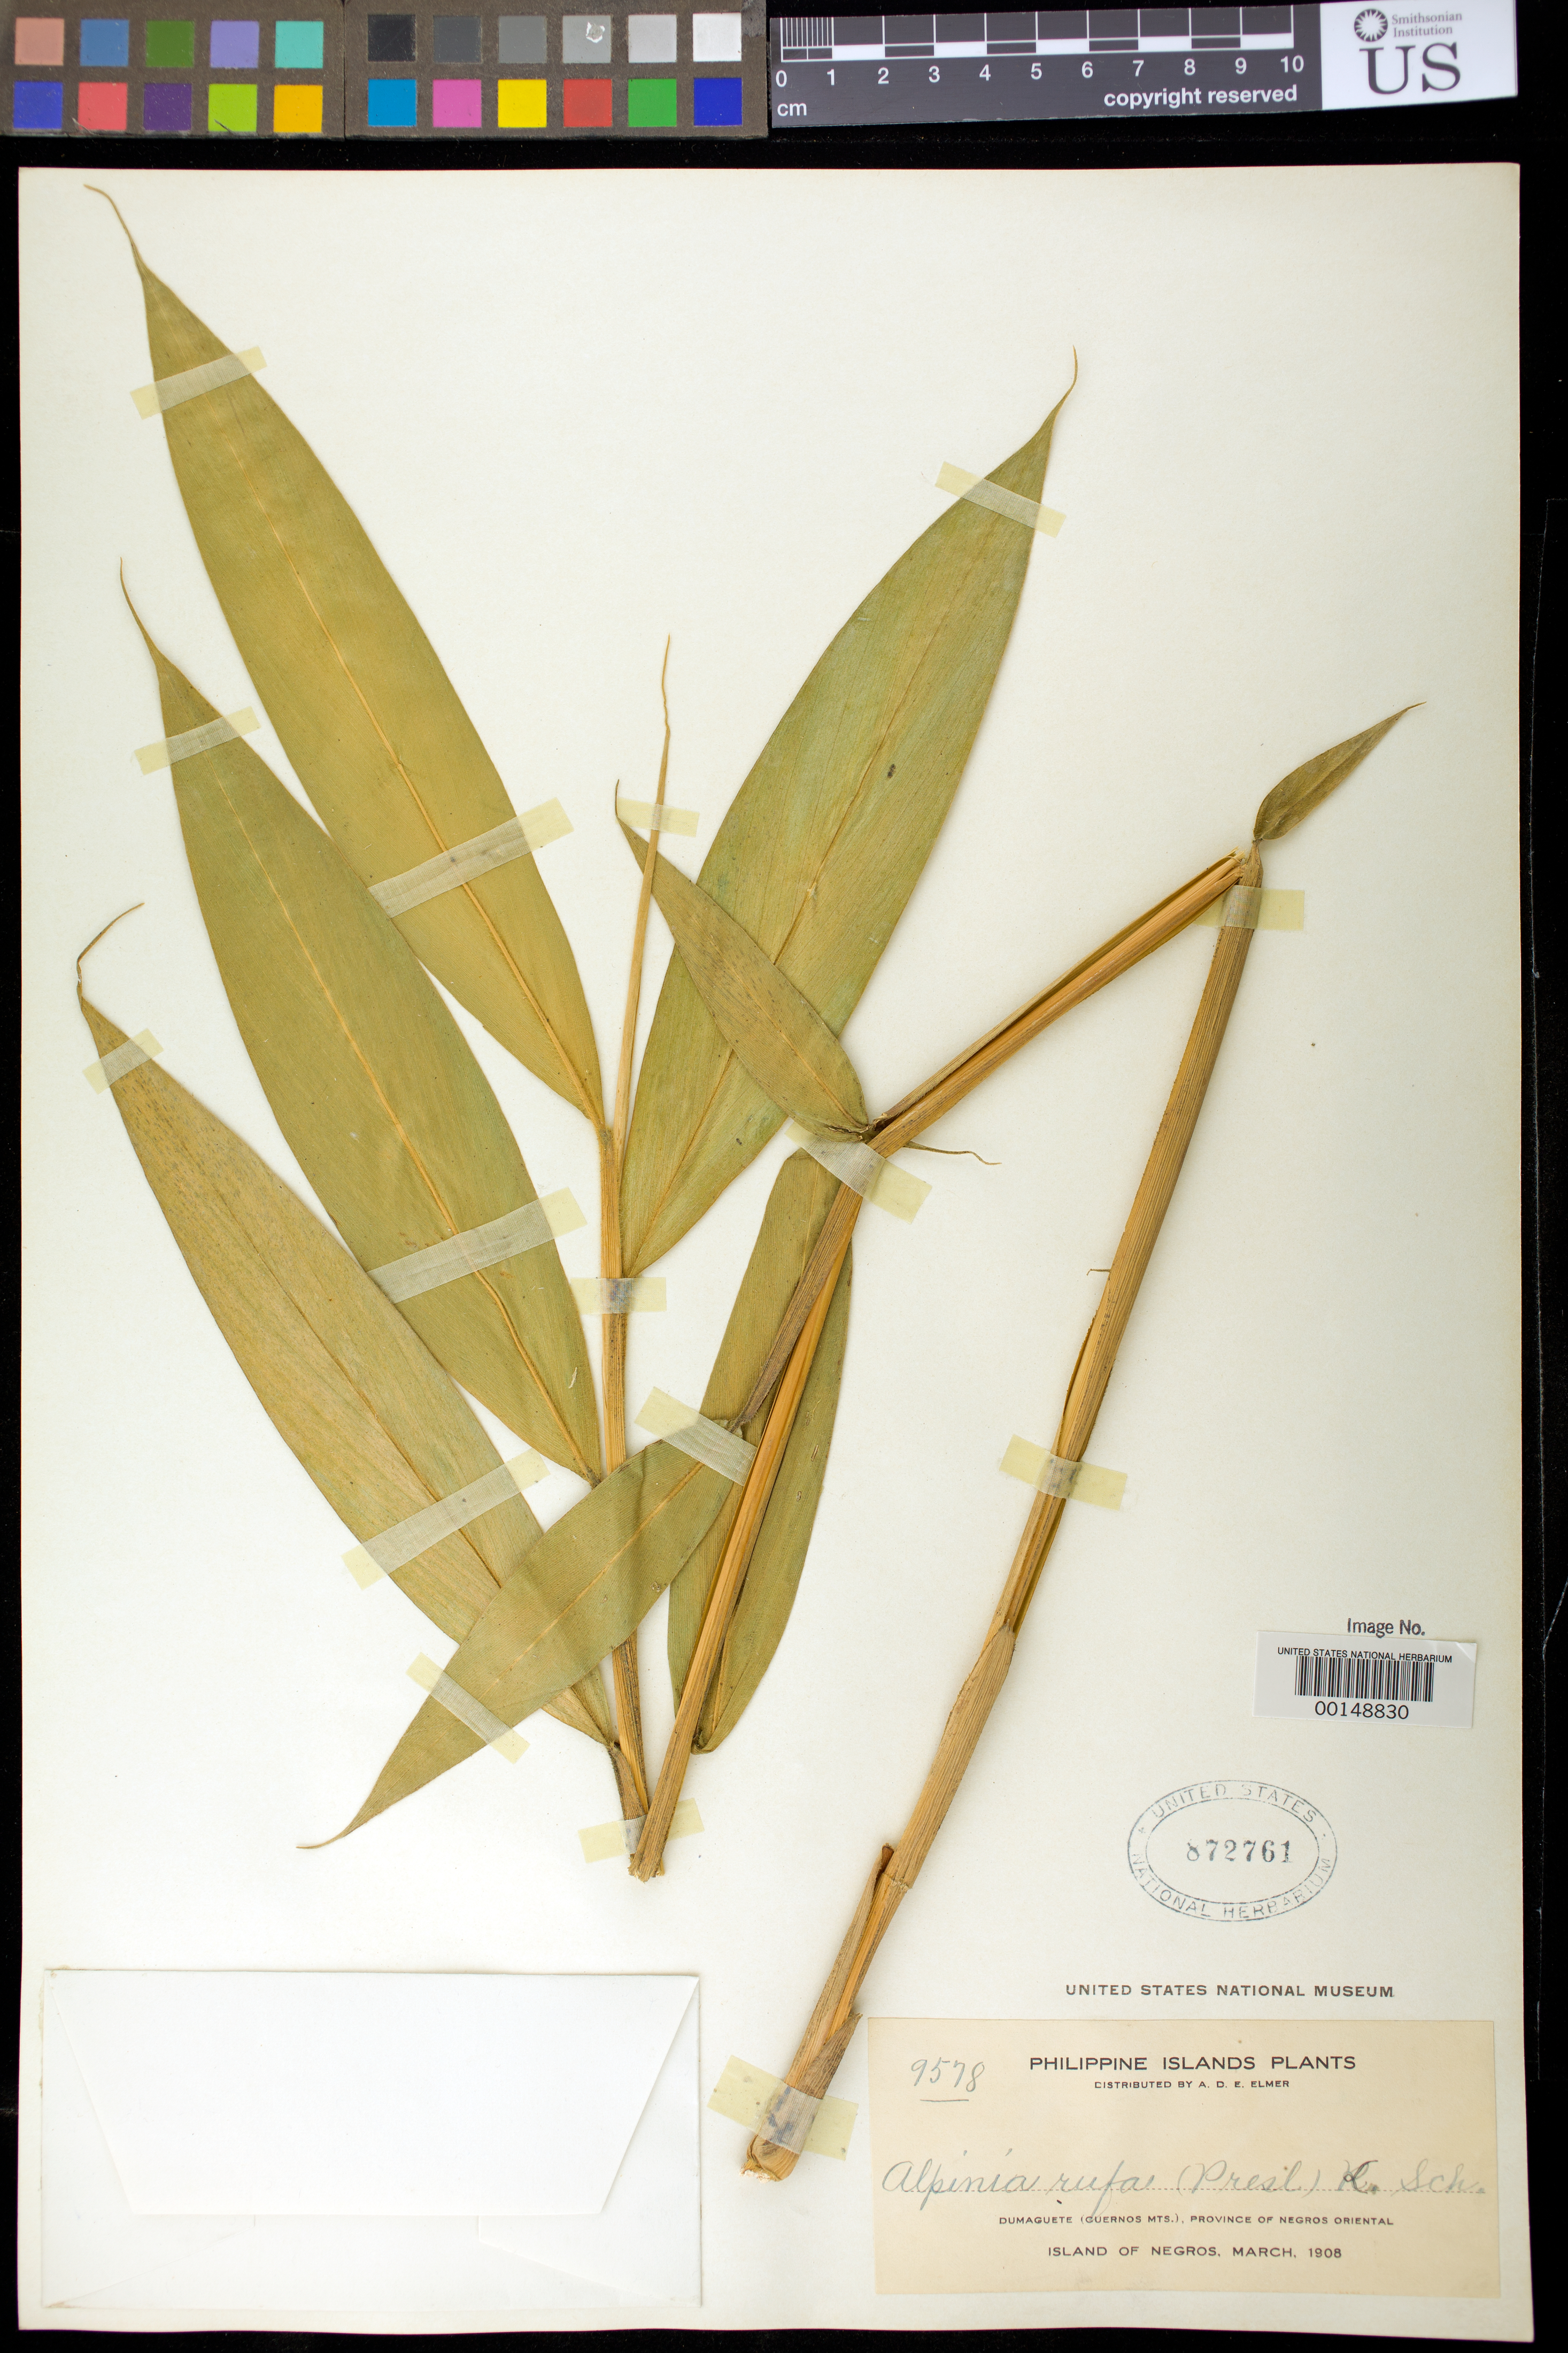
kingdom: Plantae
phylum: Tracheophyta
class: Liliopsida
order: Zingiberales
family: Zingiberaceae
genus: Alpinia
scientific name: Alpinia rufa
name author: (C. Presl) Náves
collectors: A. D. E. Elmer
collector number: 9578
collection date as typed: Mar 1908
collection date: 1908-03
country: Philippines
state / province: Central Visayas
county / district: Negros Oriental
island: Negros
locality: Dumaguete (cuernos mts.)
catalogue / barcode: US 872761